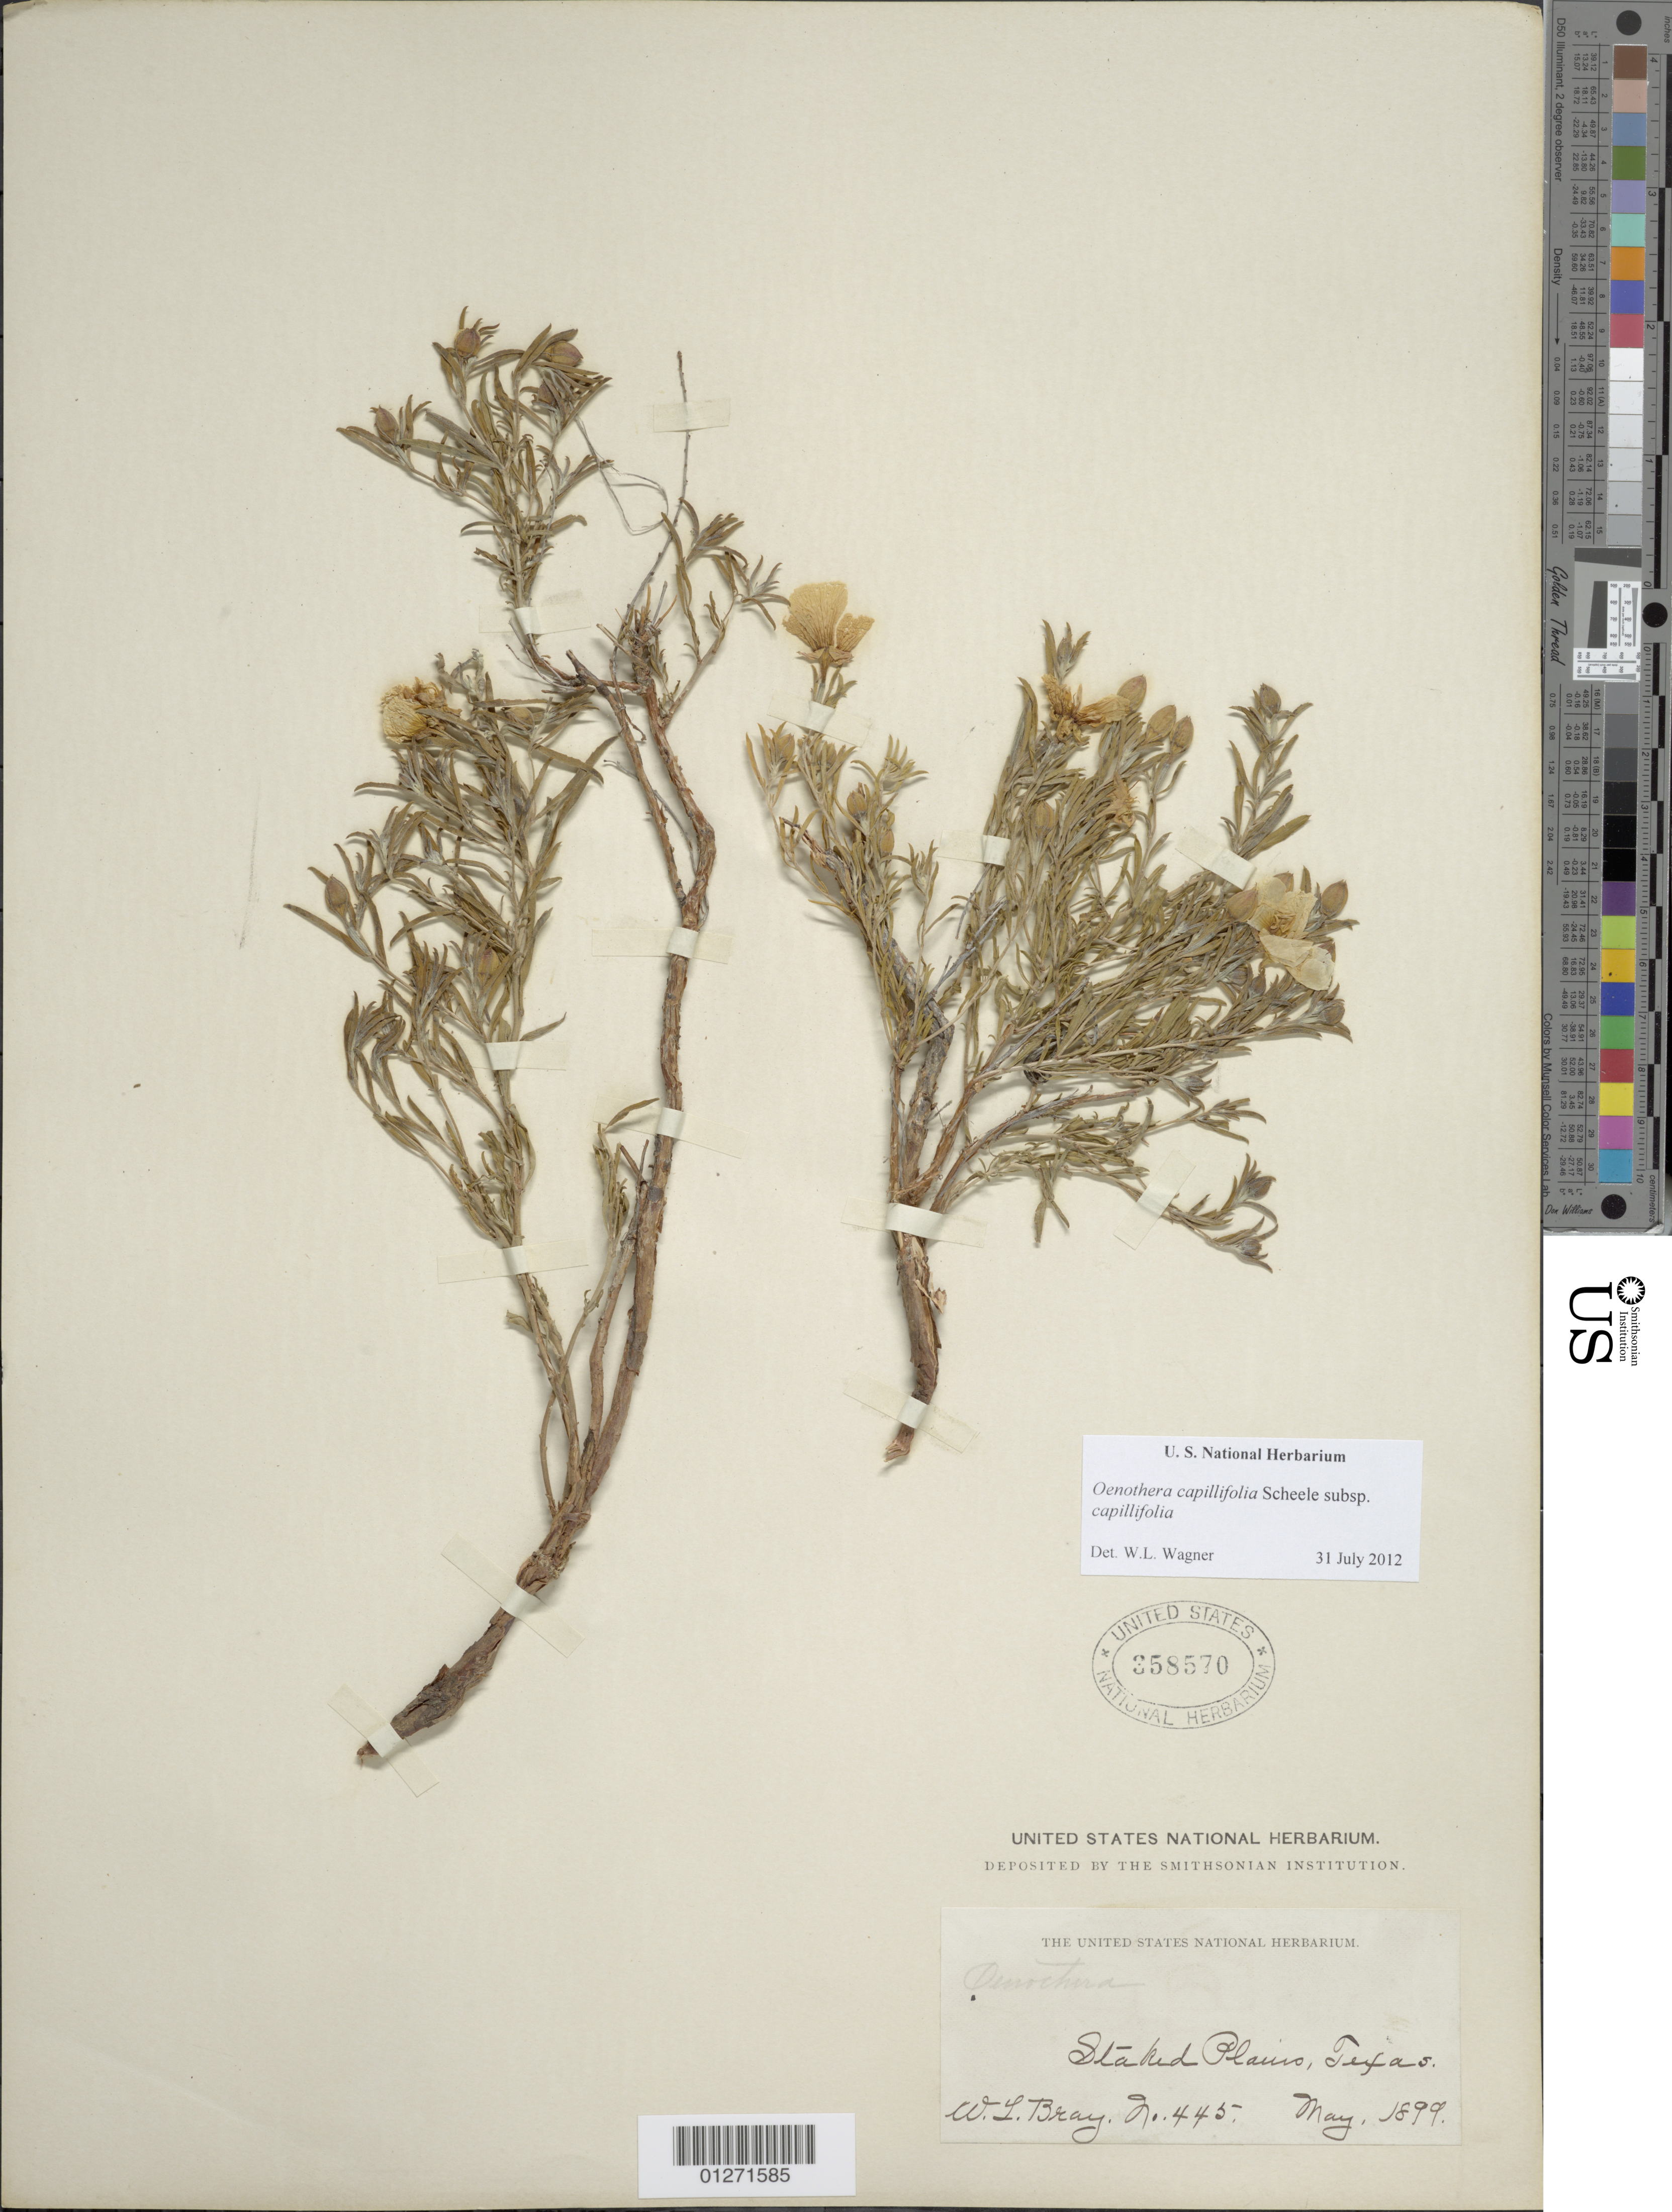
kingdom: Plantae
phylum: Tracheophyta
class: Magnoliopsida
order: Myrtales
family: Onagraceae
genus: Oenothera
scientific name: Oenothera capillifolia subsp. berlandieri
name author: (Spach) W.L. Wagner & Hoch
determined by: Cooper, B. J.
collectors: W. L. Bray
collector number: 445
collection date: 1899-05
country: United States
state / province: Texas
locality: Staked Plains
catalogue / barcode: US 358570